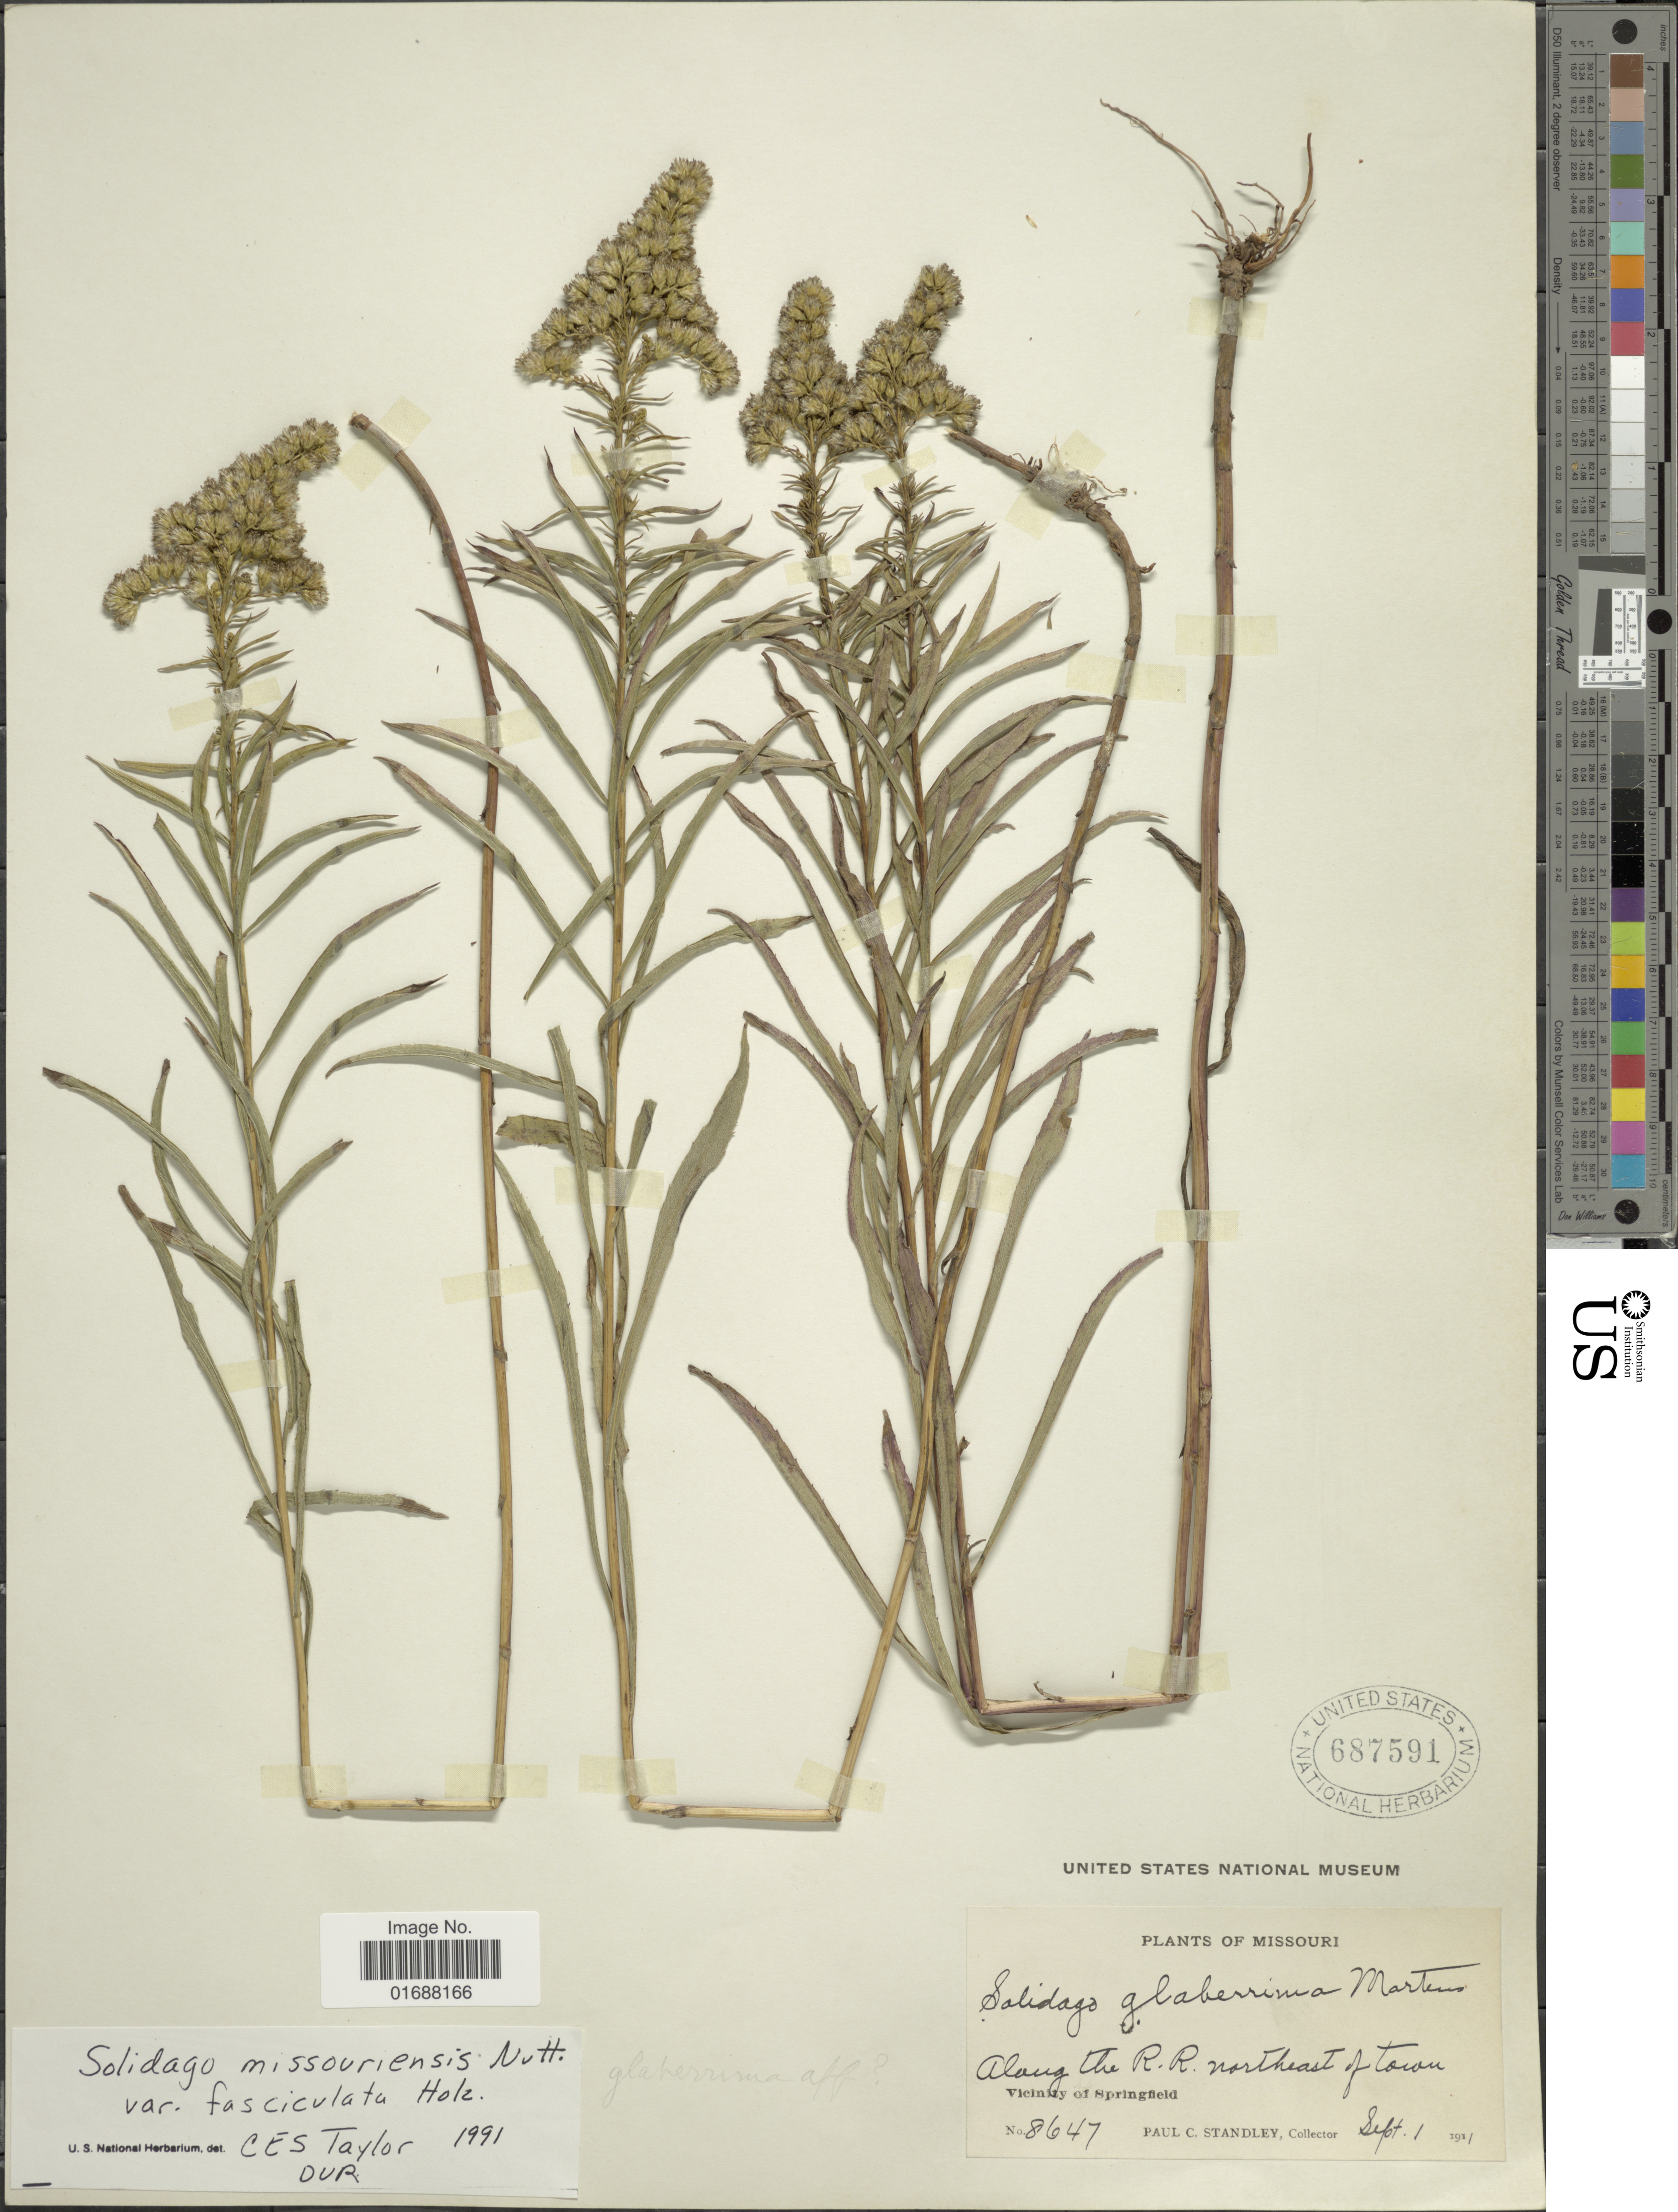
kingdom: Plantae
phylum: Tracheophyta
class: Magnoliopsida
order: Asterales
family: Asteraceae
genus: Solidago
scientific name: Solidago missouriensis var. fasciculata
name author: Holz.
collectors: P. C. Standley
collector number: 8647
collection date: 1911-09-01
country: United States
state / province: Missouri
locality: Along the R.R. northeast of town, Vicinity of Springfield.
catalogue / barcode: US 687591